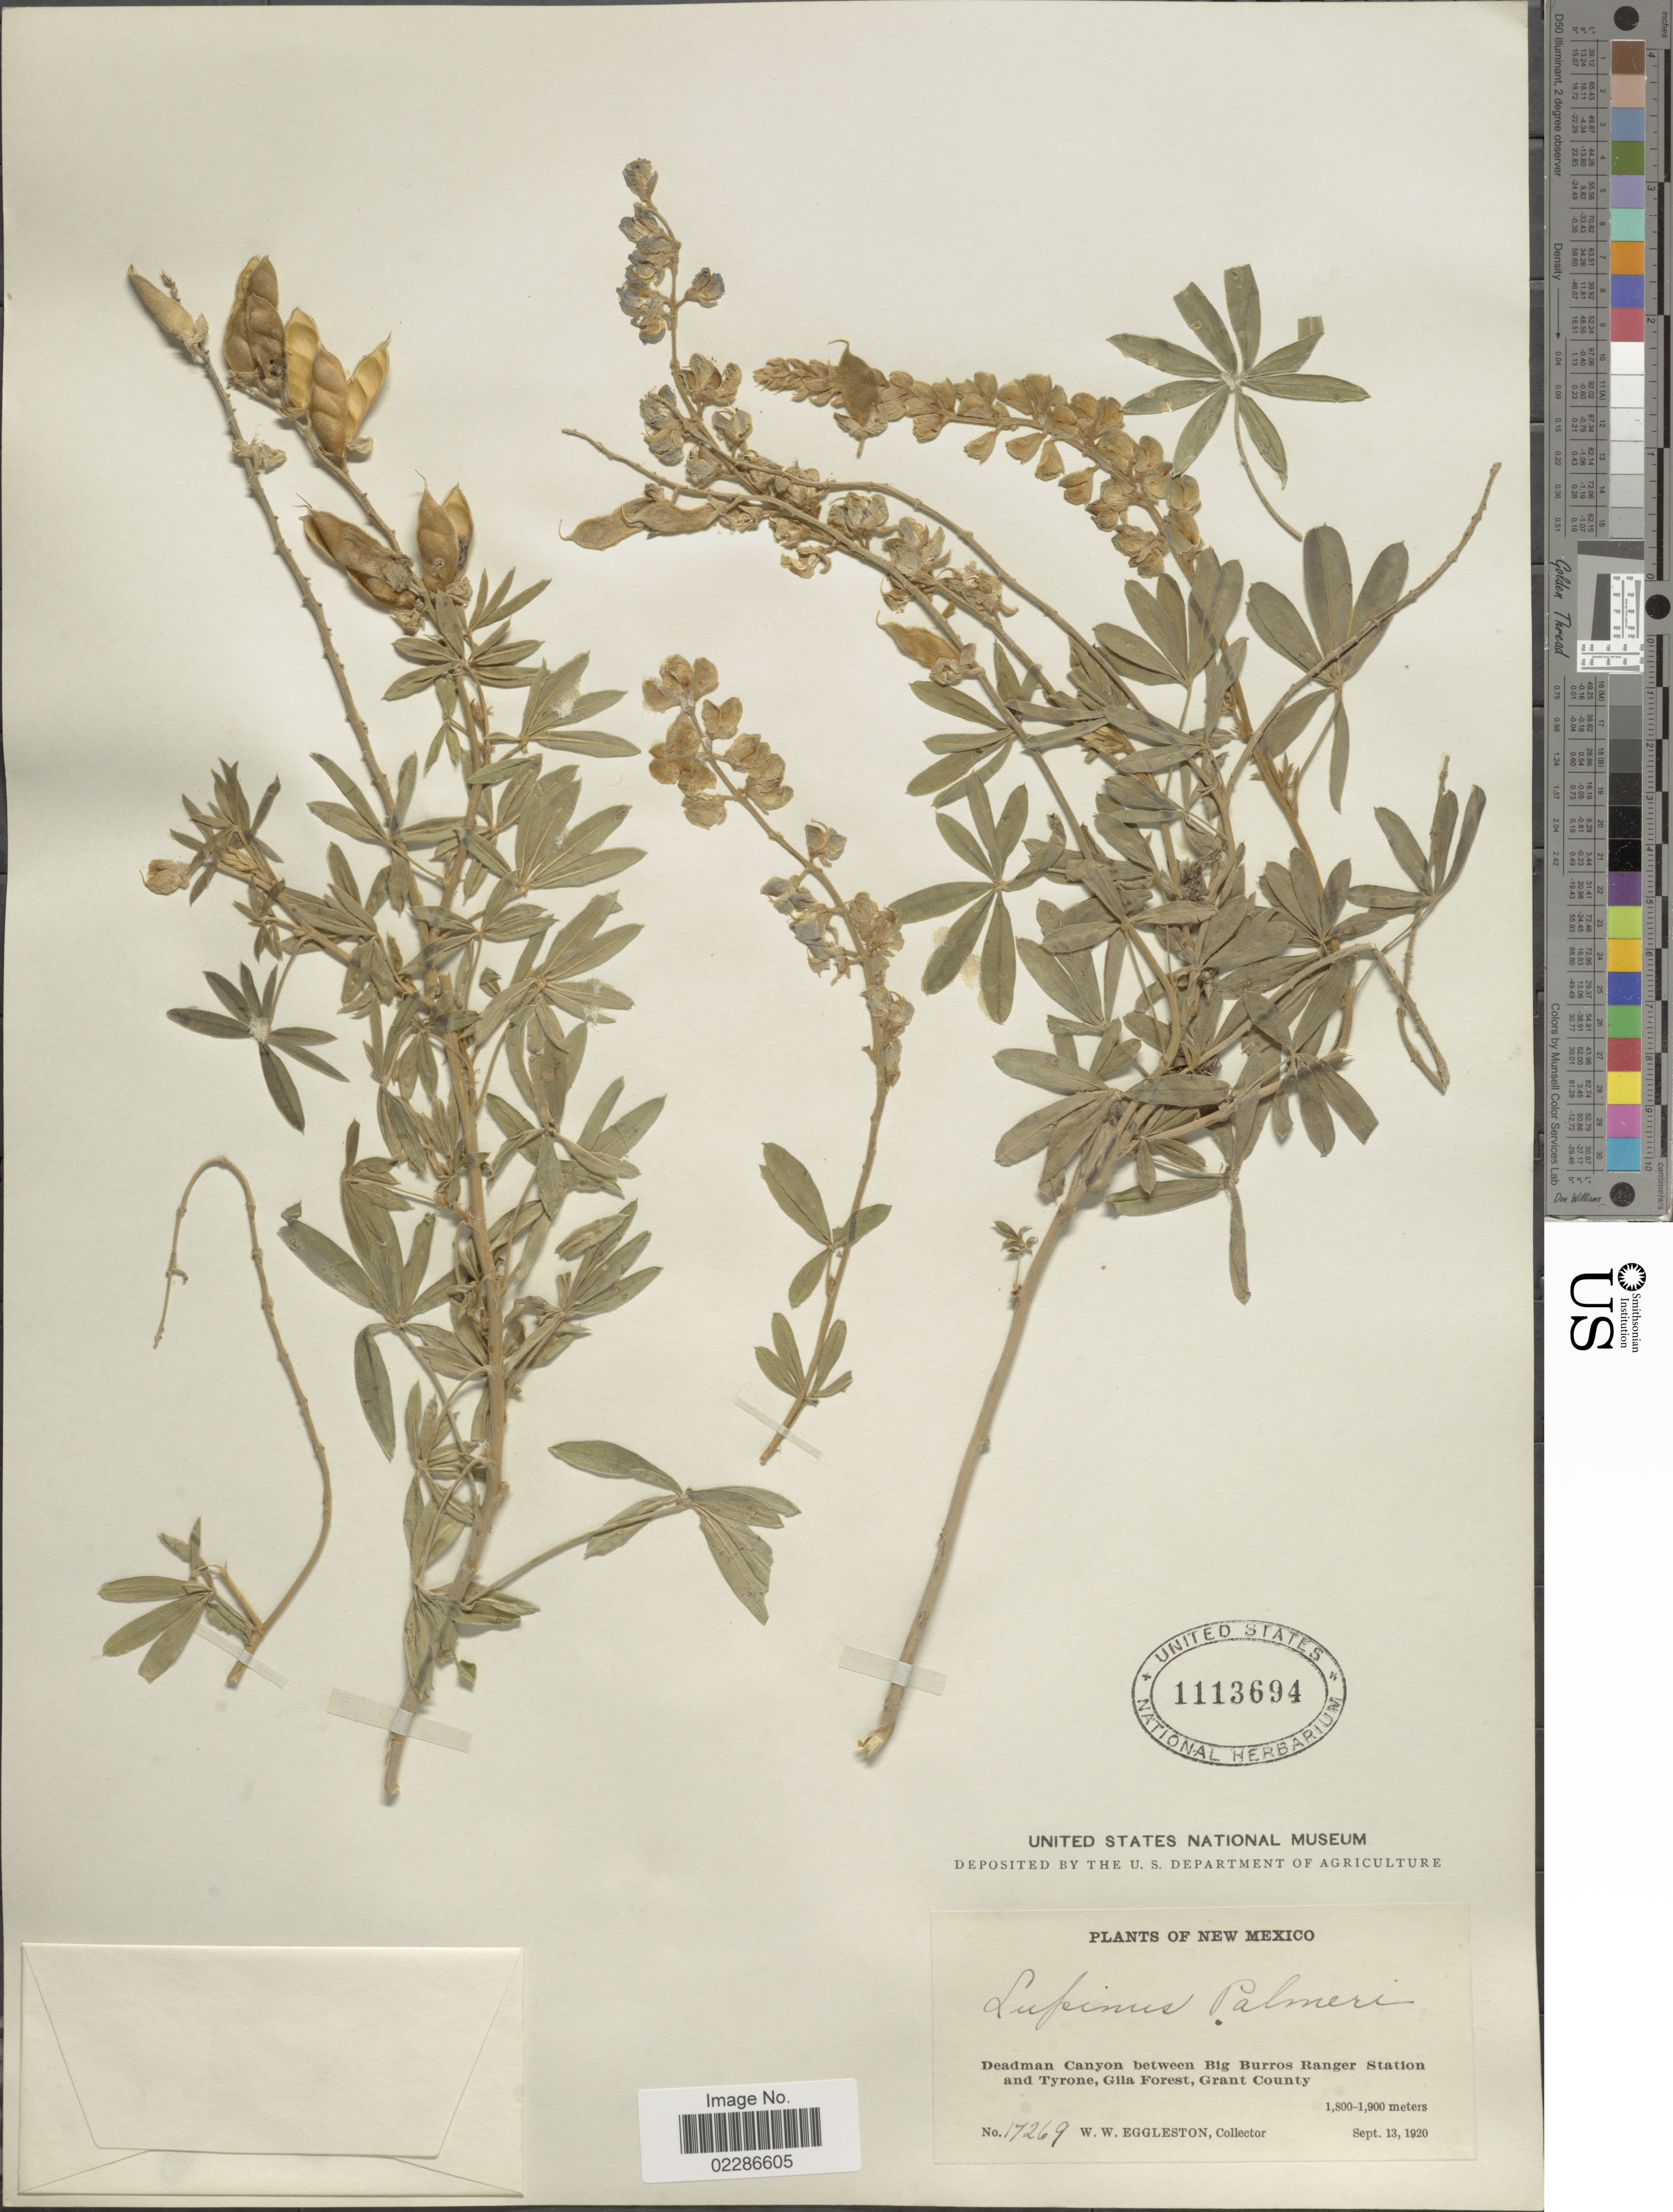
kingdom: Plantae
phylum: Tracheophyta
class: Magnoliopsida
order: Fabales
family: Fabaceae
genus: Lupinus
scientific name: Lupinus palmeri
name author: S. Watson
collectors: W. W. Eggleston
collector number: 17269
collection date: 1920-09-13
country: United States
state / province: New Mexico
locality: Deadman Canyon between Big Burros Ranger Station and Tyrone, Gila Forest, Grant County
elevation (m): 1800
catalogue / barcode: US 1113694